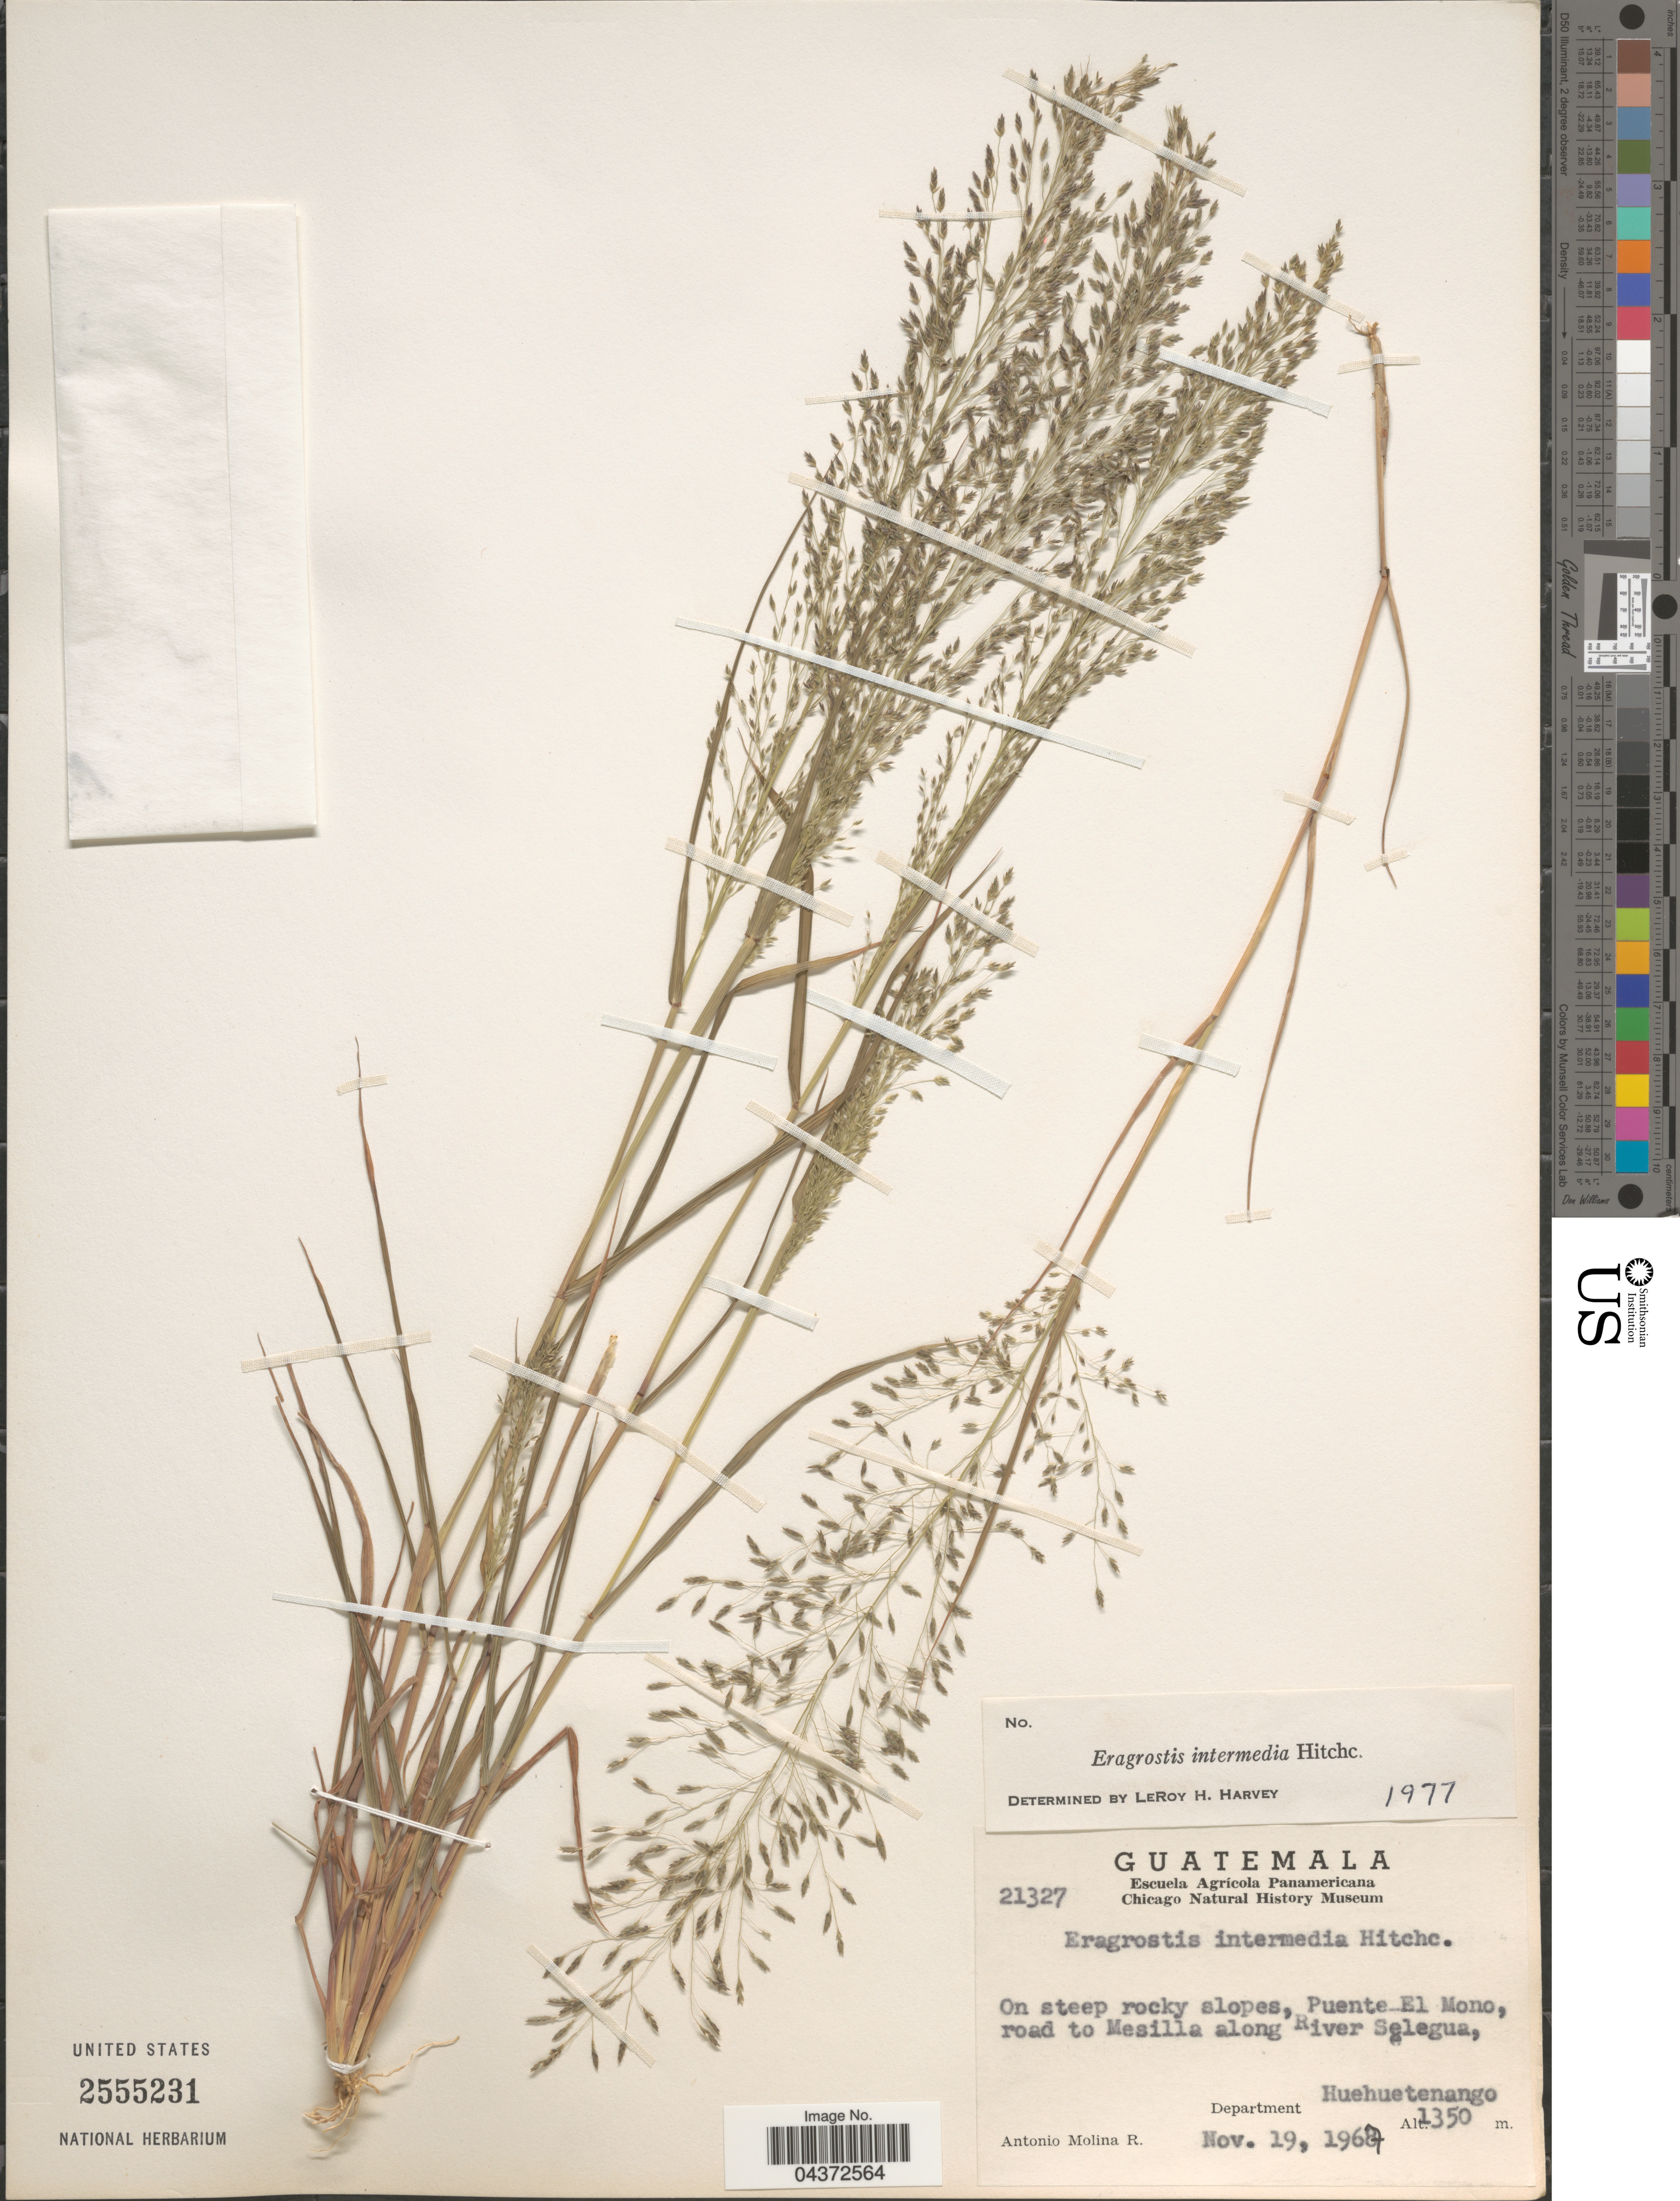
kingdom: Plantae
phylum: Tracheophyta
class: Liliopsida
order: Poales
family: Poaceae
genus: Eragrostis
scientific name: Eragrostis intermedia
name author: Hitchc.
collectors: A. Molina R.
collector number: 21327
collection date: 1967-11-19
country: Guatemala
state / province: Huehuetenango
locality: On steep rocky slopes, Puente El Mono, road to Mesilla along River Selegua, Department Huehuetenango.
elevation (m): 1350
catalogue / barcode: US 2555231